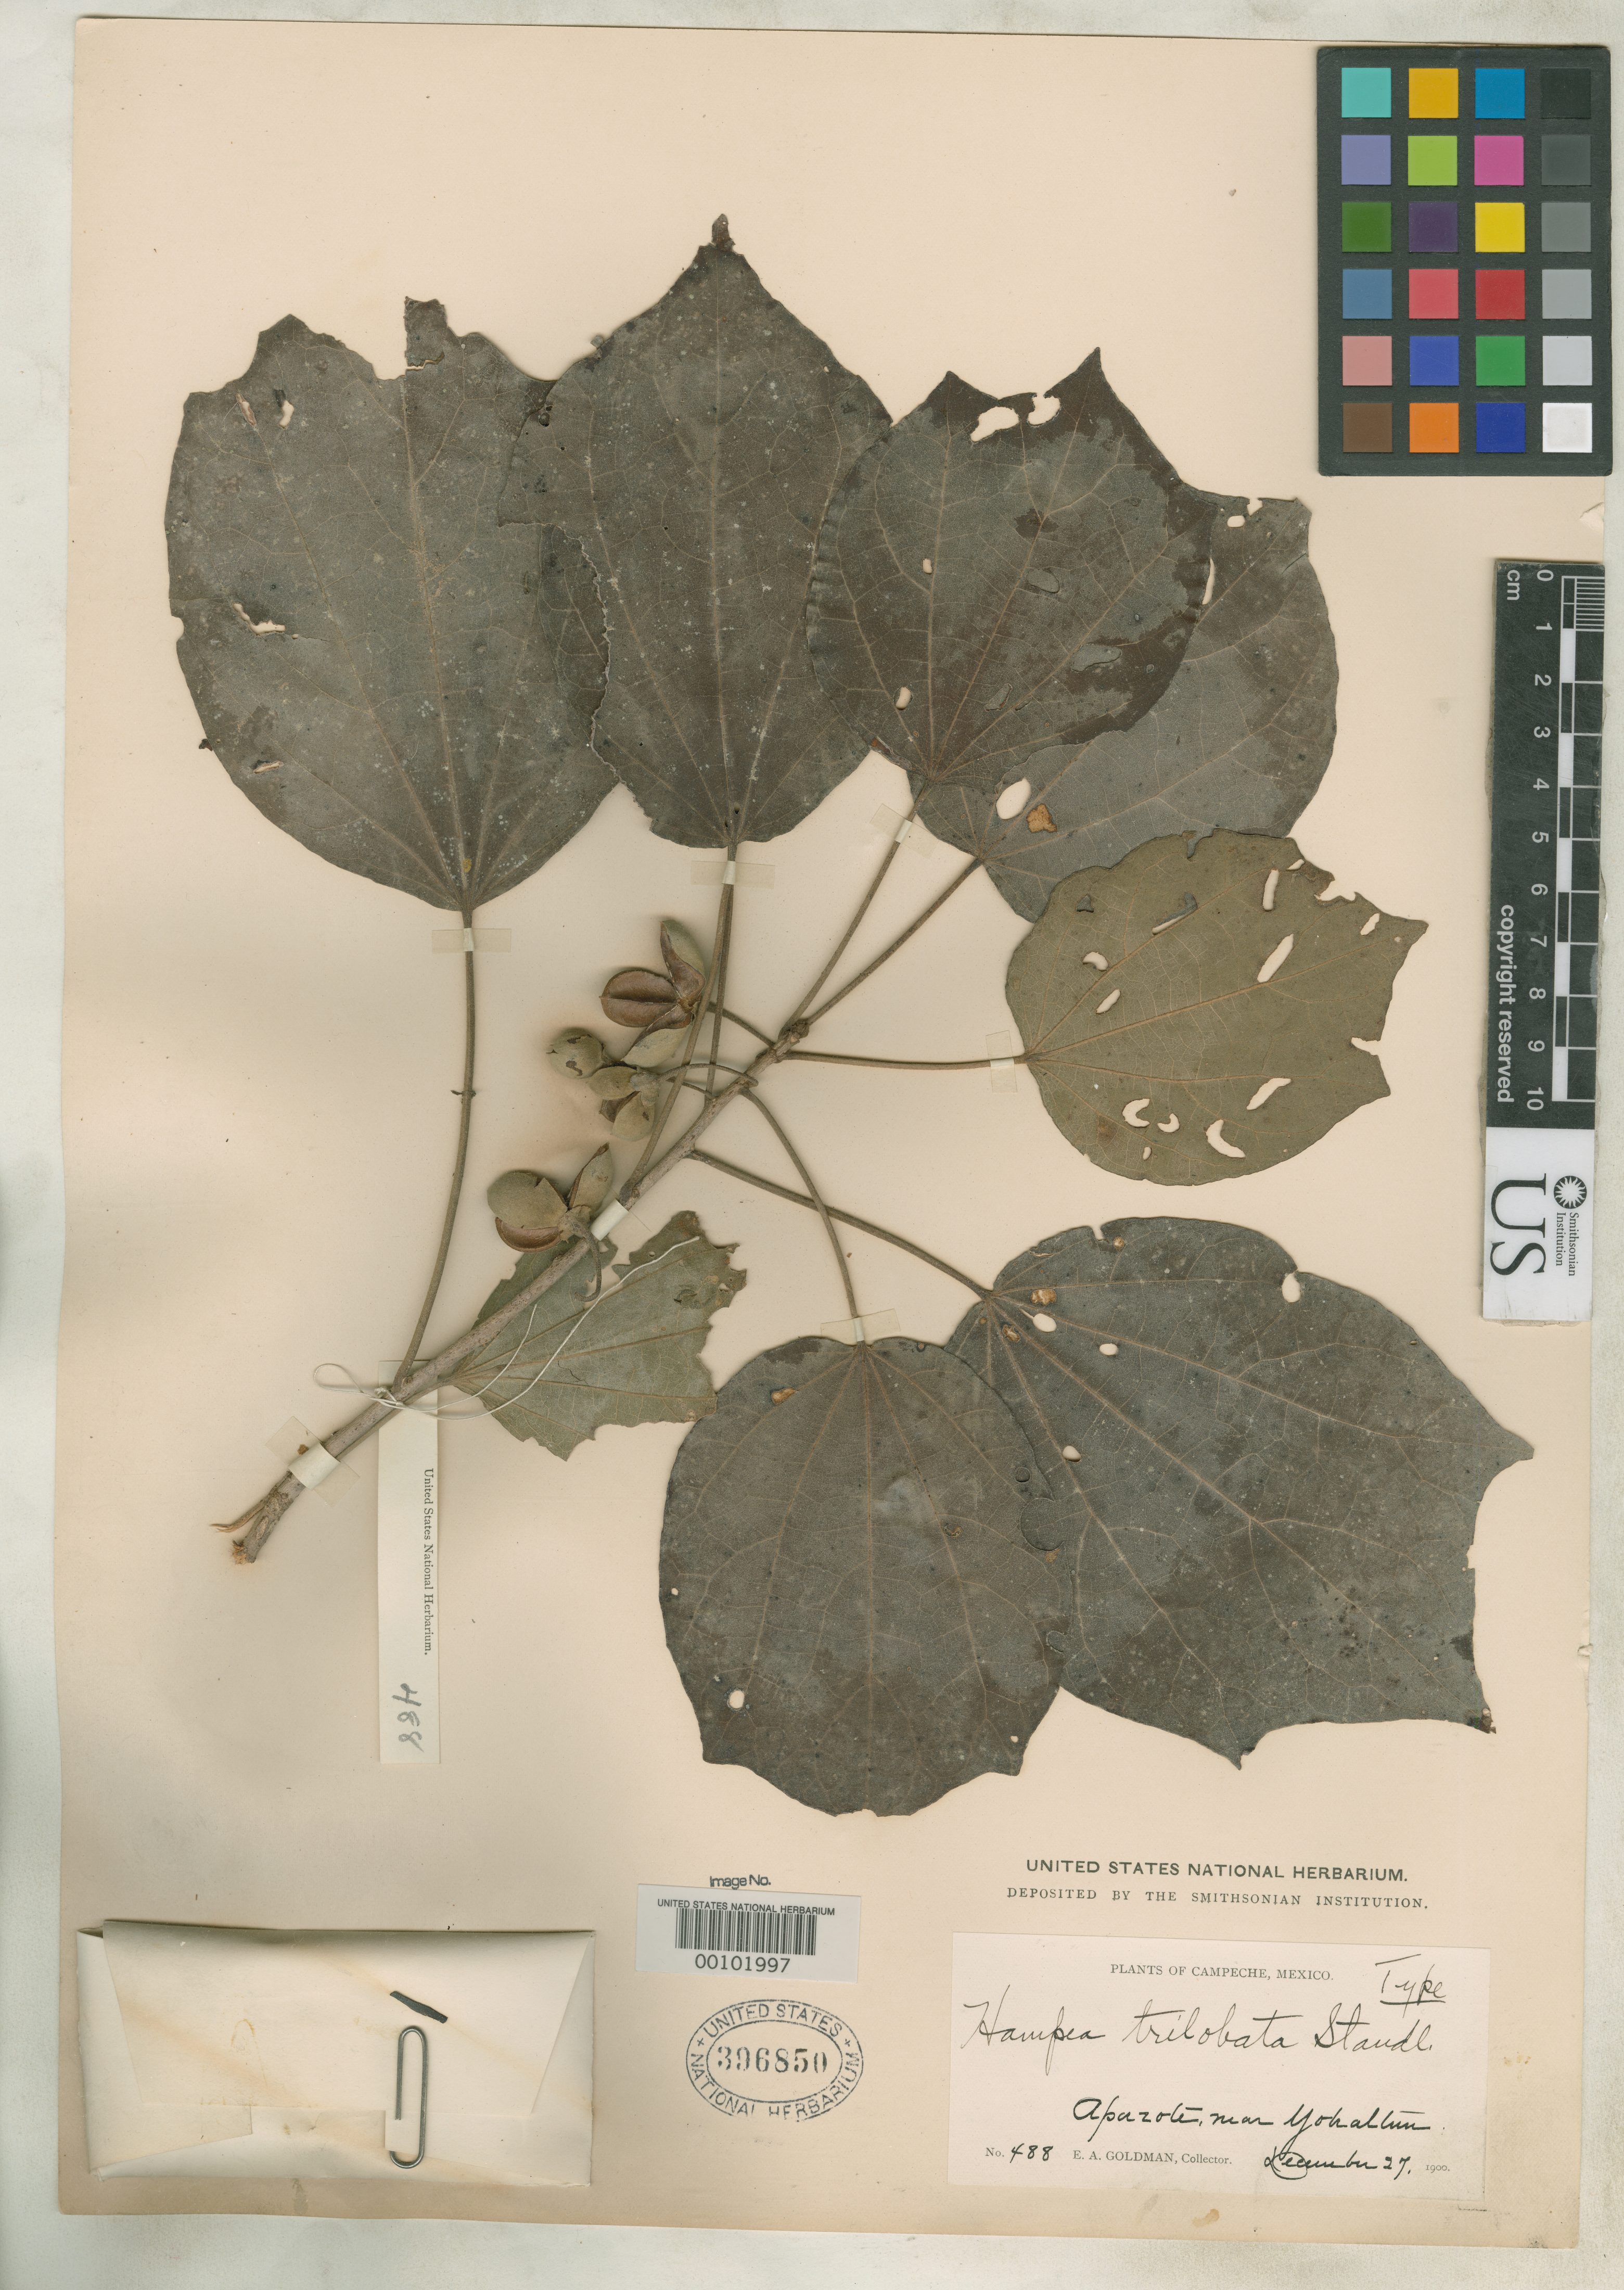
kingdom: Plantae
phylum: Tracheophyta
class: Magnoliopsida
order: Malvales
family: Malvaceae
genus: Hampea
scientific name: Hampea trilobata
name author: Standl.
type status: Holotype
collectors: E. A. Goldman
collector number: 488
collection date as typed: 27 Dec 1900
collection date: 1900-12-27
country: Mexico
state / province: Campeche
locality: Apazote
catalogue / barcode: US 396850